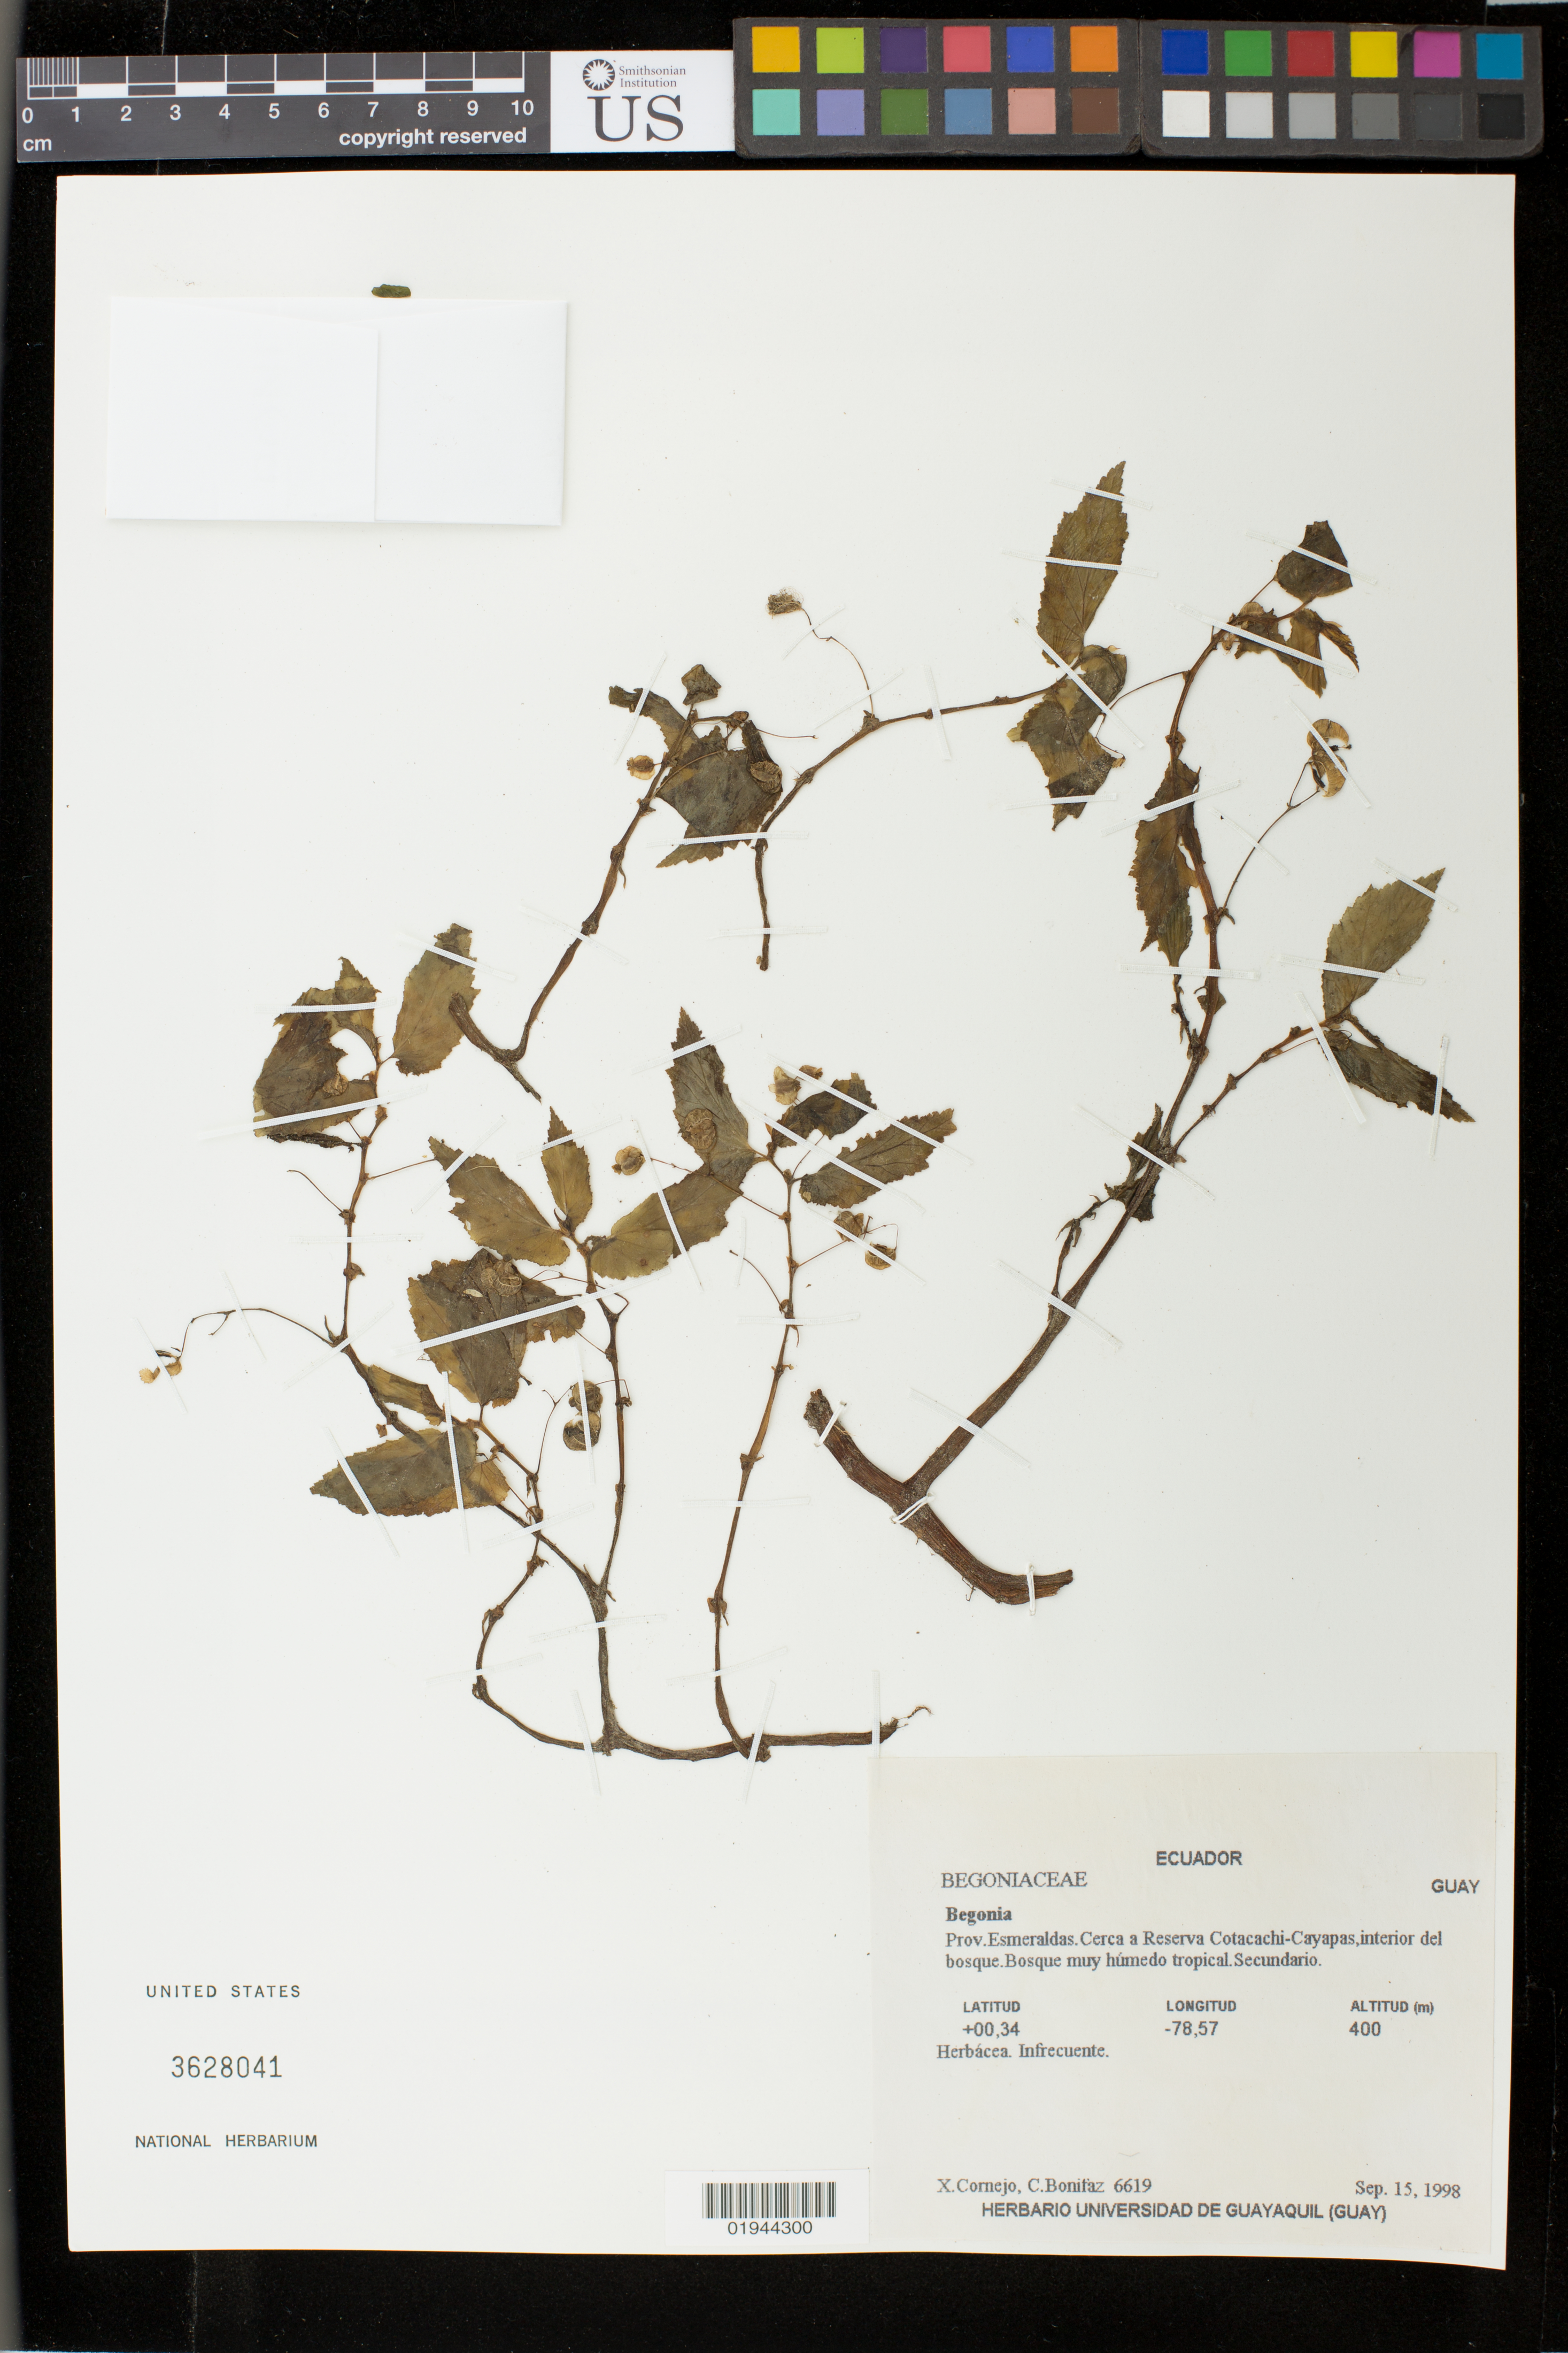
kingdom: Plantae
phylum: Tracheophyta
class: Magnoliopsida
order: Cucurbitales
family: Begoniaceae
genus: Begonia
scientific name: Begonia sp.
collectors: X. F. Cornejo & C. Bonitáz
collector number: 6619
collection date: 1998-09-15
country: Ecuador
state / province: Esmeraldas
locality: Cerca a Reserva Cotacachi-Cayapas, interior del bosque.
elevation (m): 400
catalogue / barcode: US 3628041